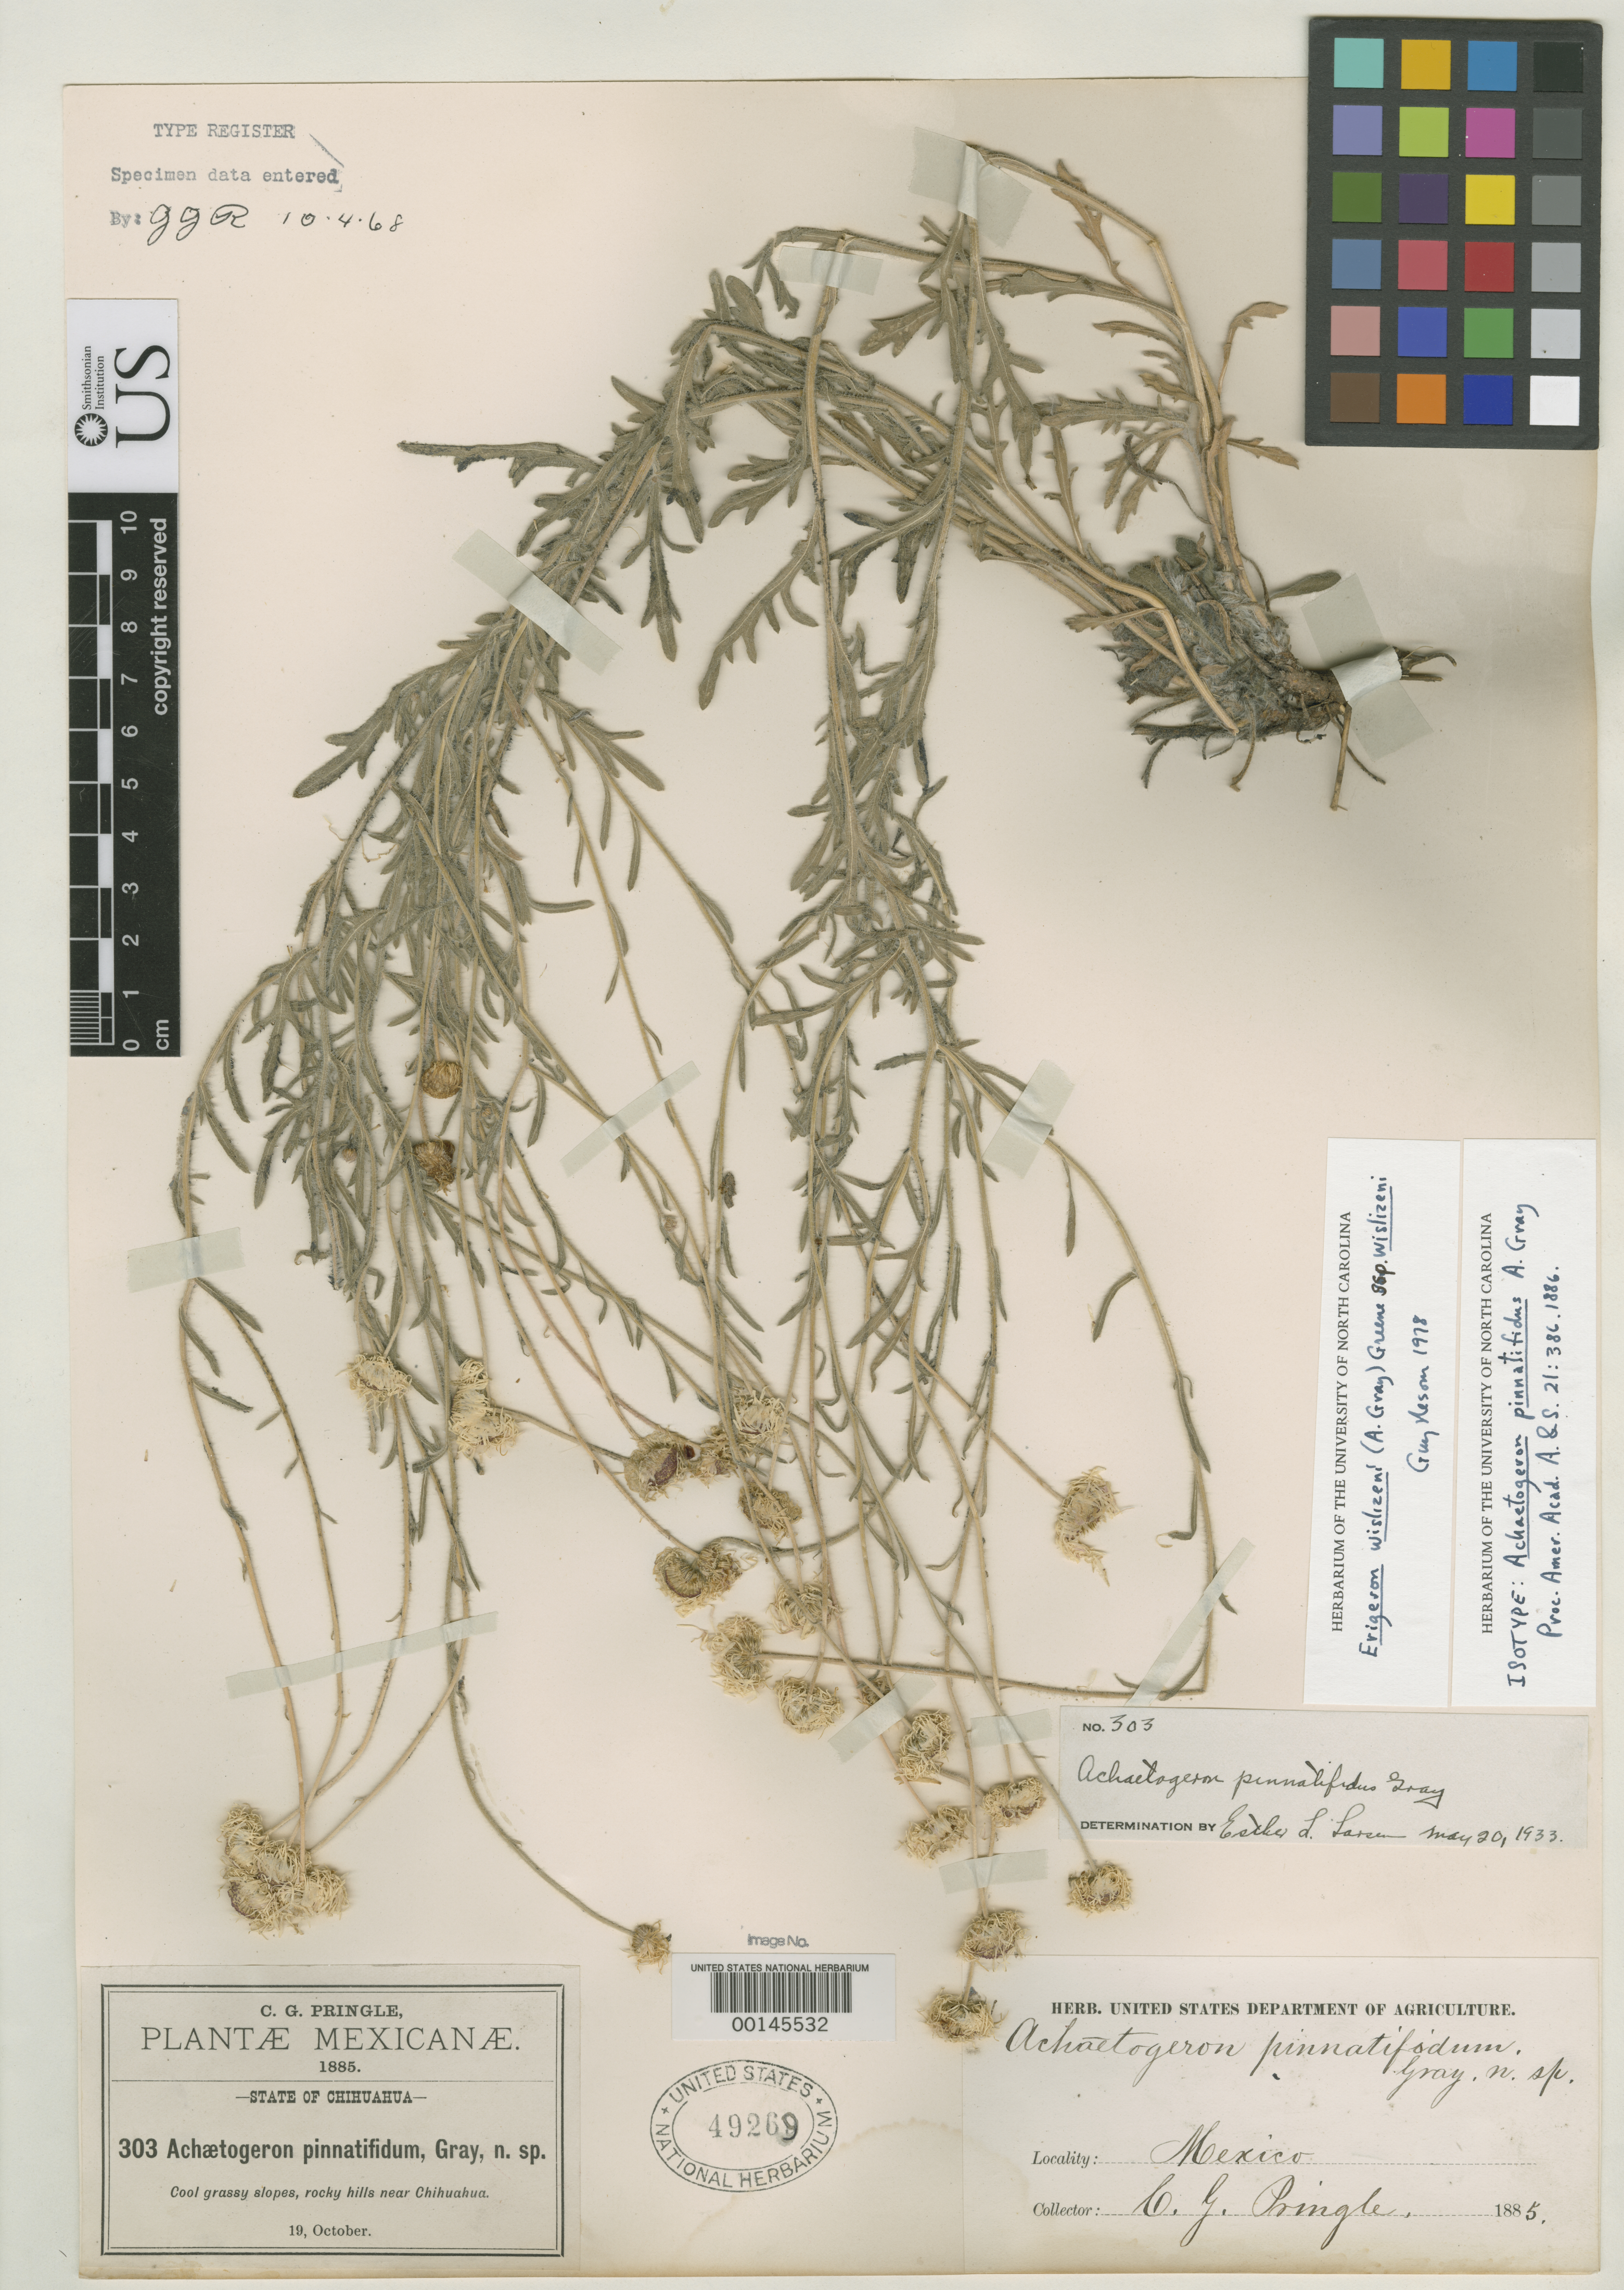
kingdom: Plantae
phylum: Tracheophyta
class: Magnoliopsida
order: Asterales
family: Asteraceae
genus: Achaetogeron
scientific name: Achaetogeron pinnatifidus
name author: A. Gray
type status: Isotype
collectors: C. G. Pringle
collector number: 303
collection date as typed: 19 Oct 1885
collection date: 1885-10-19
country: Mexico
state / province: Chihuahua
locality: Cool grassy slopes, rocky hills near Chihuahua.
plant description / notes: Protologue cites collection as "Pringle 103", apparently in error.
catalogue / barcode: US 49269